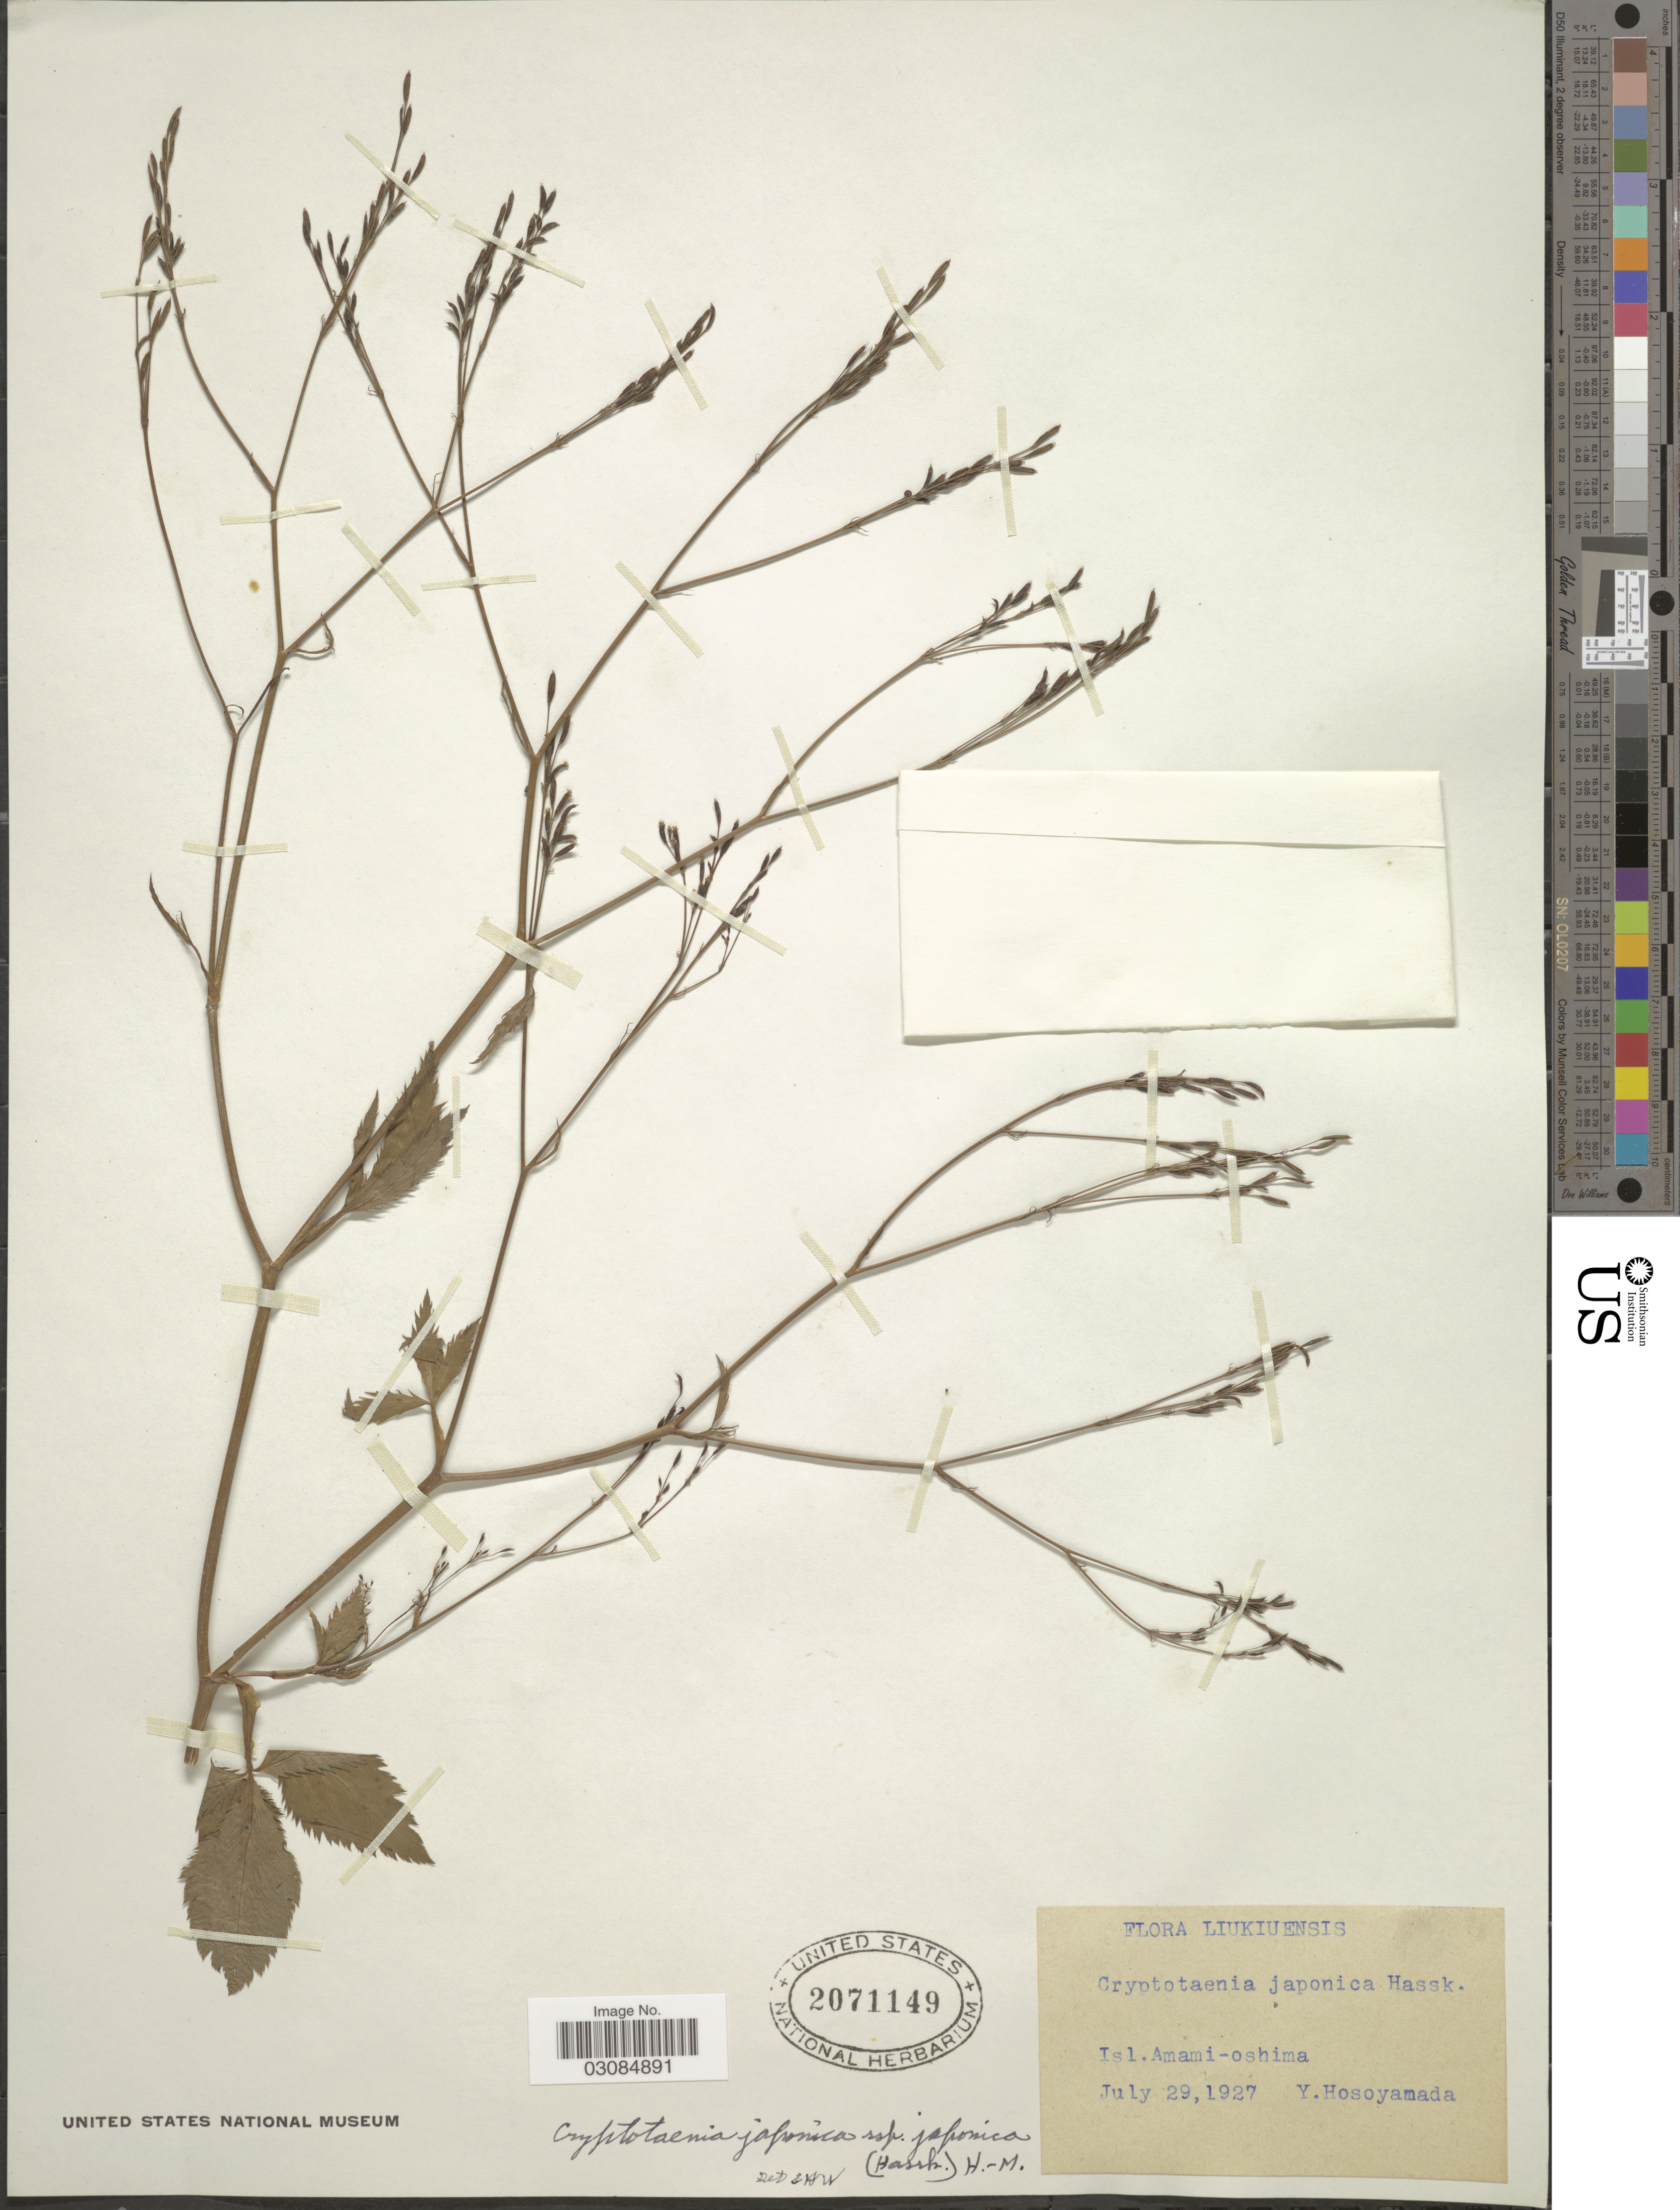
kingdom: Plantae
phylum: Tracheophyta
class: Magnoliopsida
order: Apiales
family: Apiaceae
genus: Cryptotaenia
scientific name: Cryptotaenia 10681280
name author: Hassk.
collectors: Y. Hosoyamada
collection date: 1927-07-29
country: Japan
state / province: Okinawa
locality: Liukiuensis. Isl. Amami-oshima.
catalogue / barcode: US 2071149